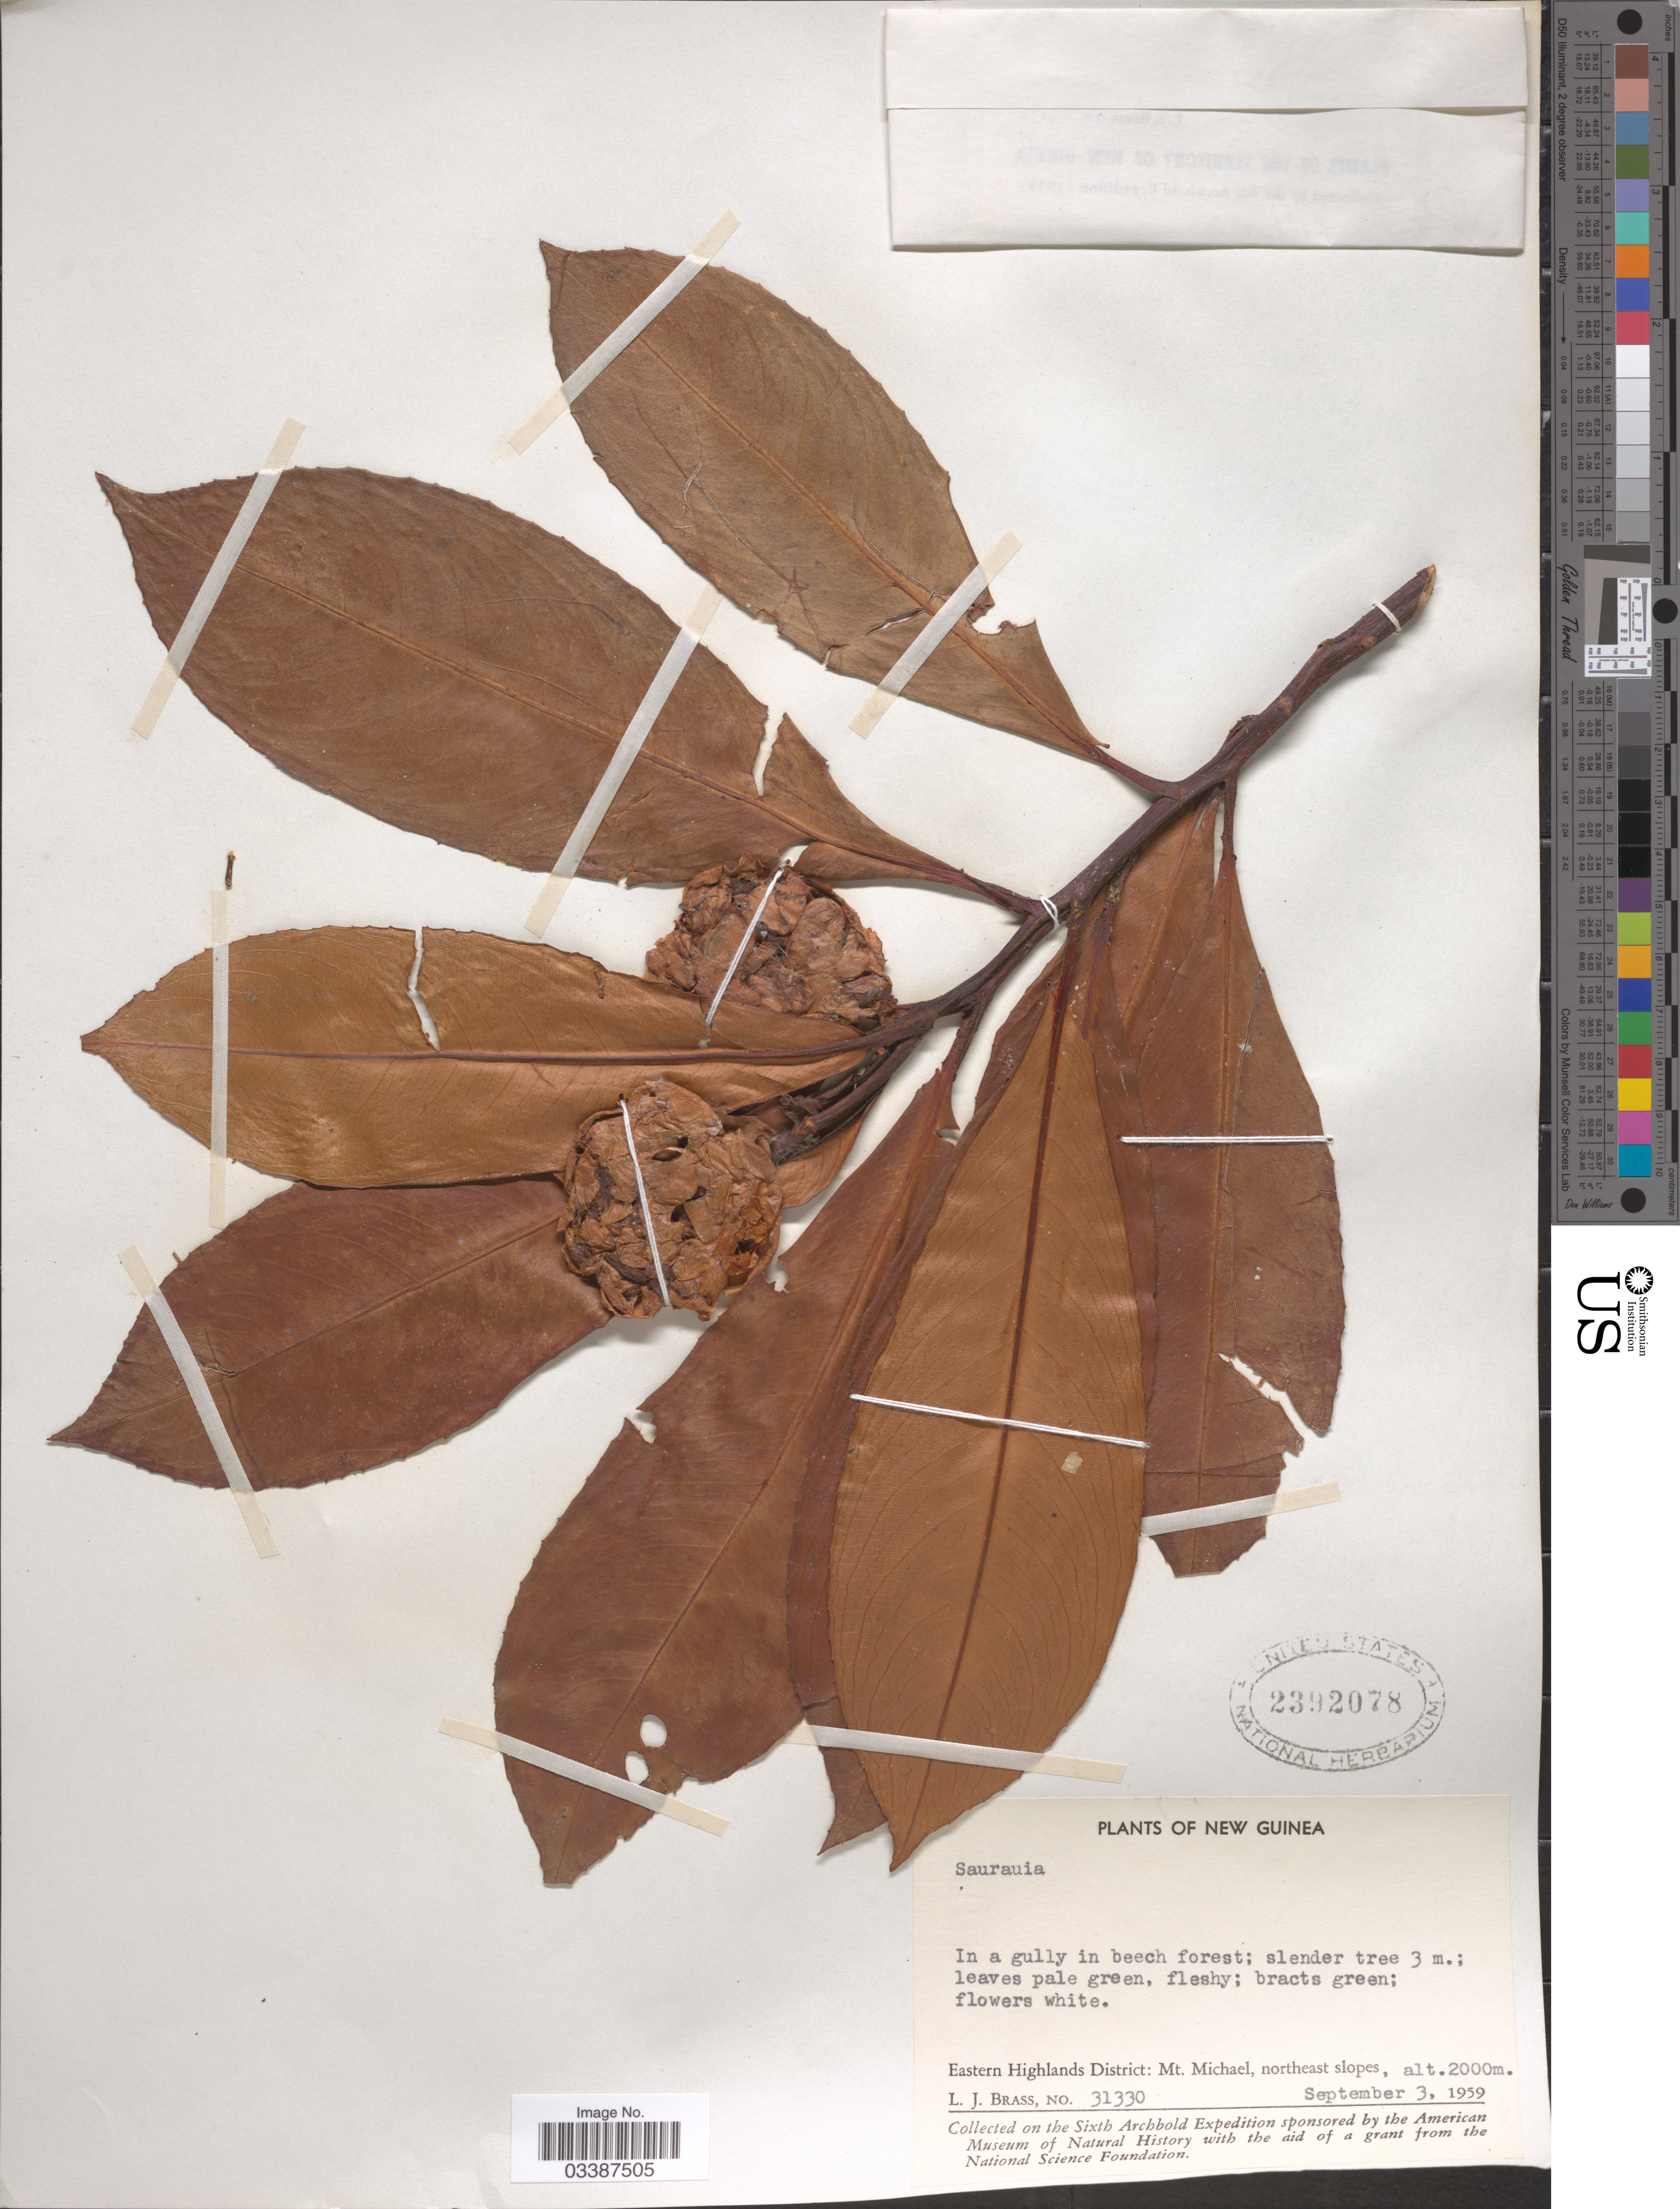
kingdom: Plantae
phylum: Tracheophyta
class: Magnoliopsida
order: Ericales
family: Actinidiaceae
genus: Saurauia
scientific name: Saurauia sp.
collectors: L. J. Brass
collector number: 31330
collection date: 1959-09-03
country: Papua New Guinea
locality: New Guinea. Eastern Highlands District: Mt. Michael, northeast slopes.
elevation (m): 2000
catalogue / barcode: US 2392078